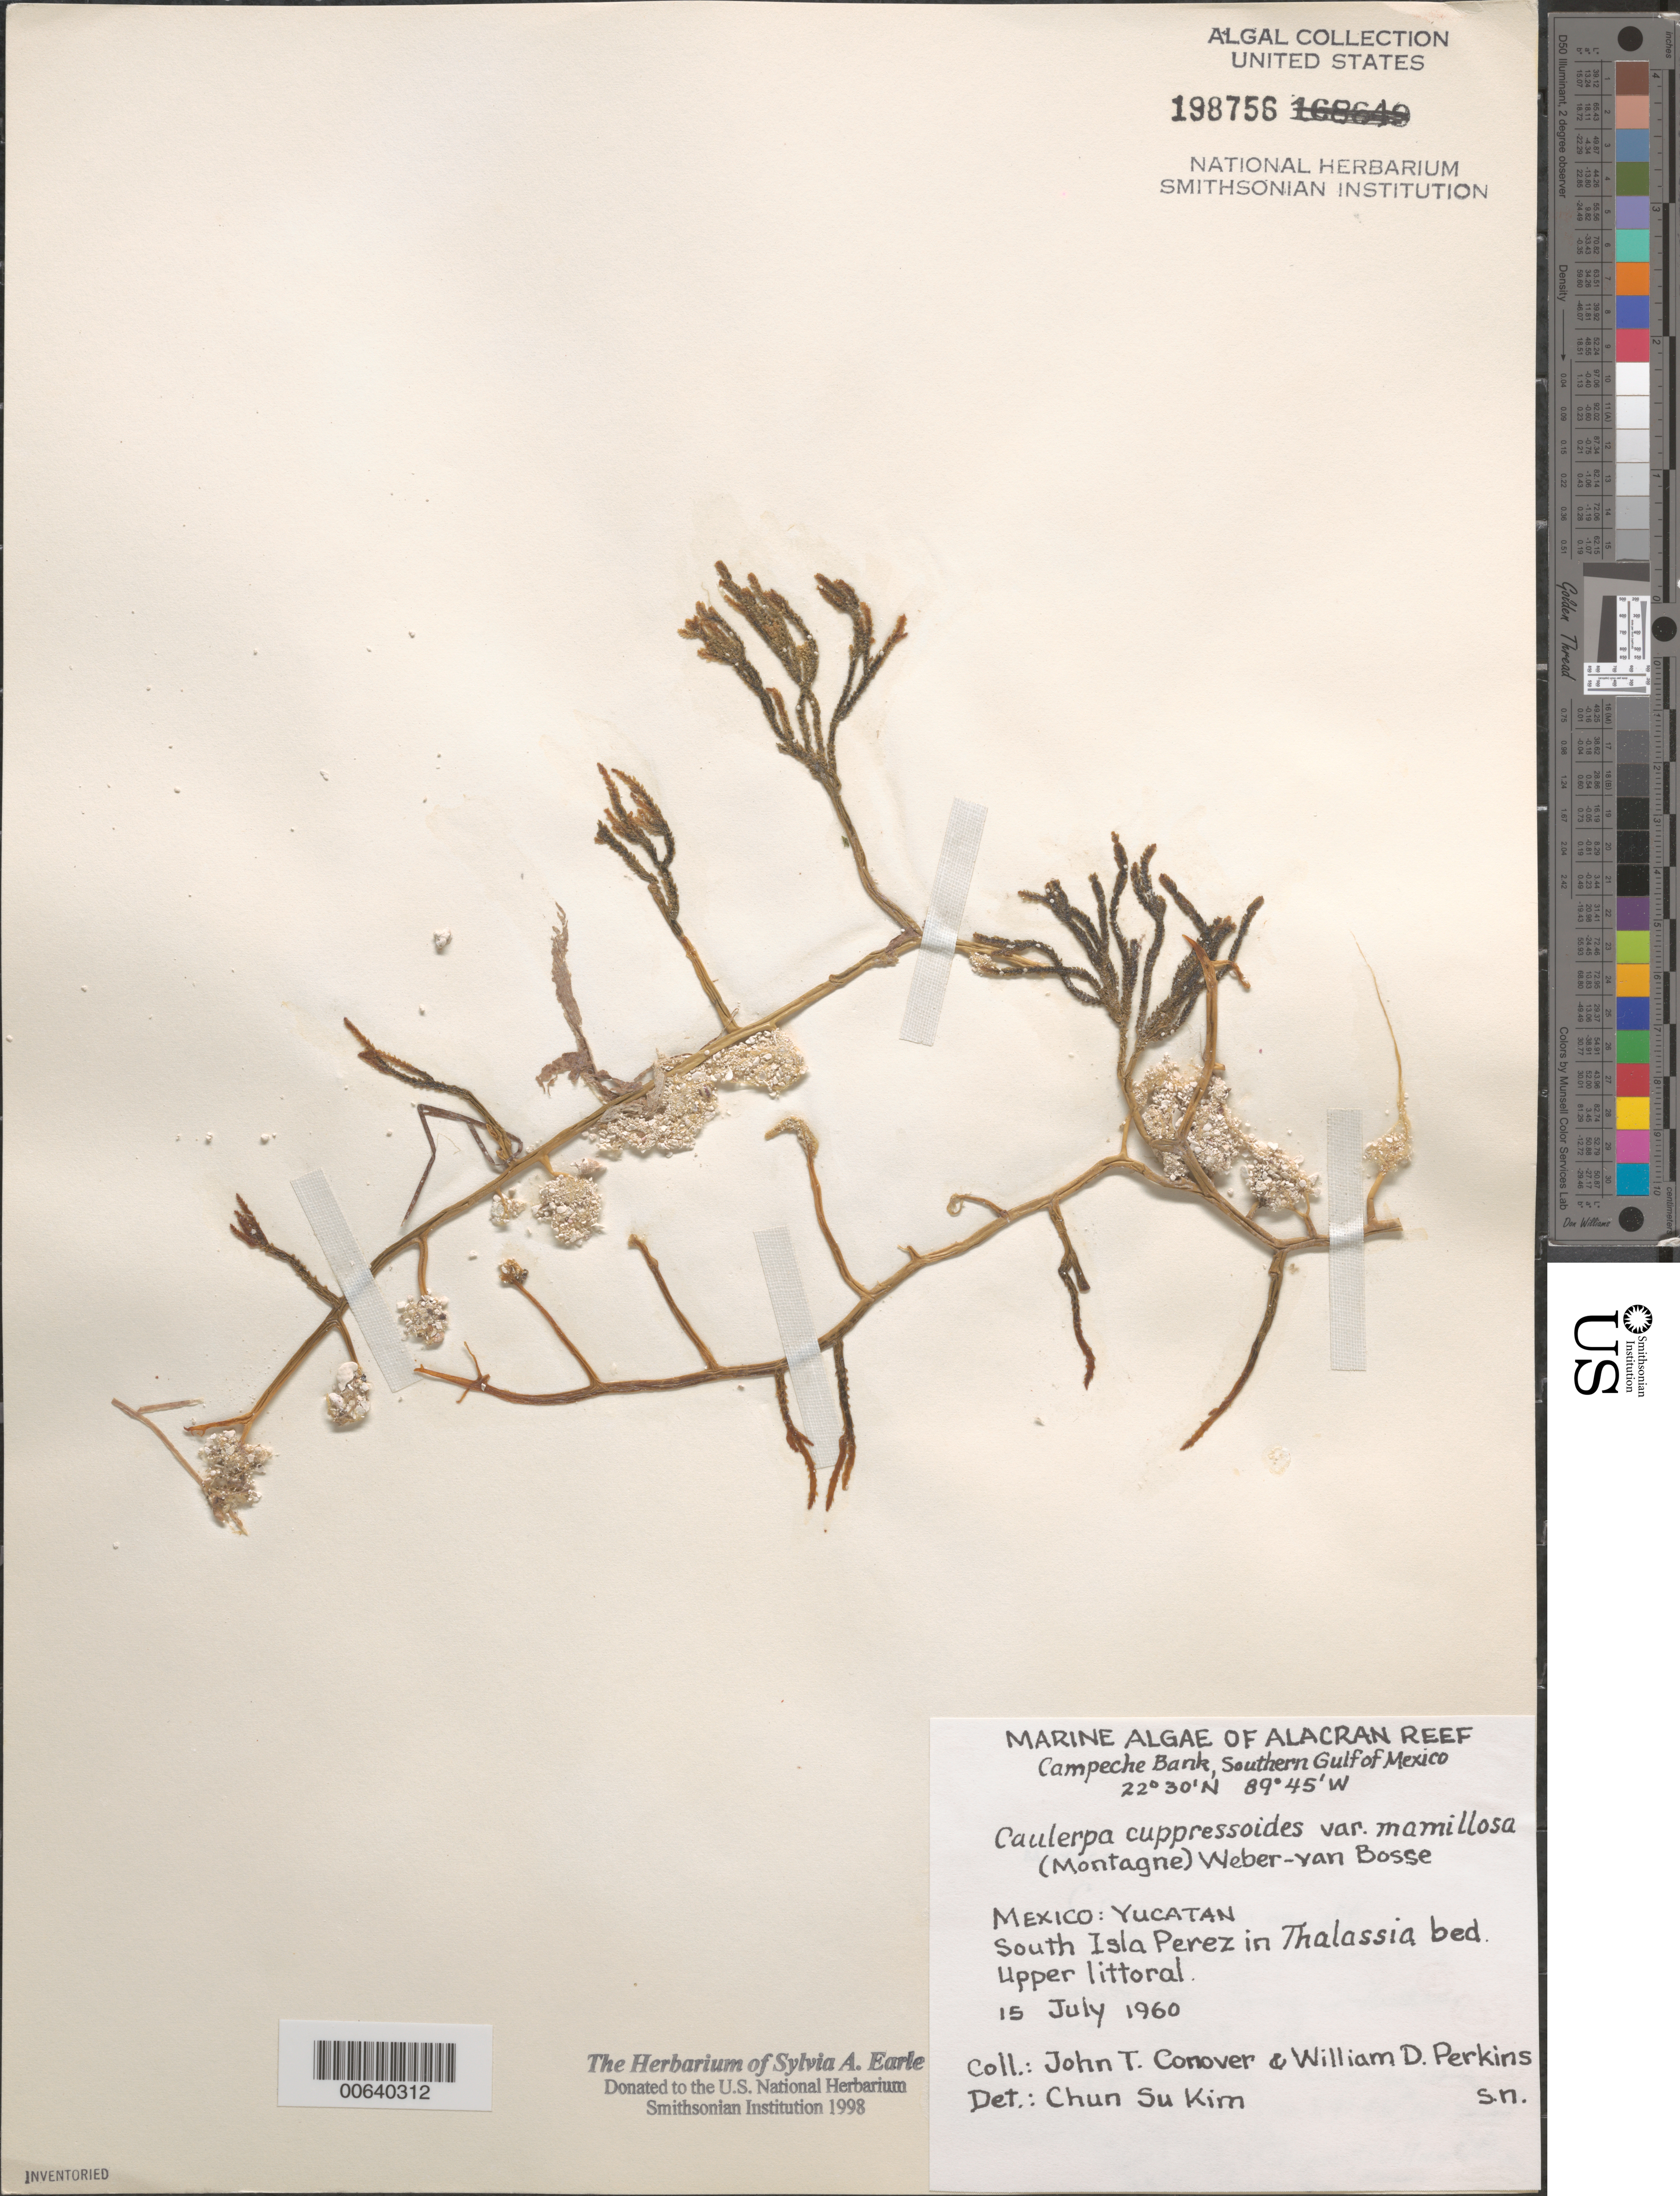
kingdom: Plantae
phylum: Chlorophyta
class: Ulvophyceae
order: Bryopsidales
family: Caulerpaceae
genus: Caulerpa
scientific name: Caulerpa cupressoides var. mamillosa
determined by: Kim, Chun Su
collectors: J. T. Conover & W. D. Perkins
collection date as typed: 15 Jul 1960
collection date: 1960-07-15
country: Mexico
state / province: Yucatán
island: Isla Perez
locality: Alacran Reef, Campeche Bank, southern Gulf of Mexico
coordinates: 22 30' N, 89 45' W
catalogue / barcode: US 198756